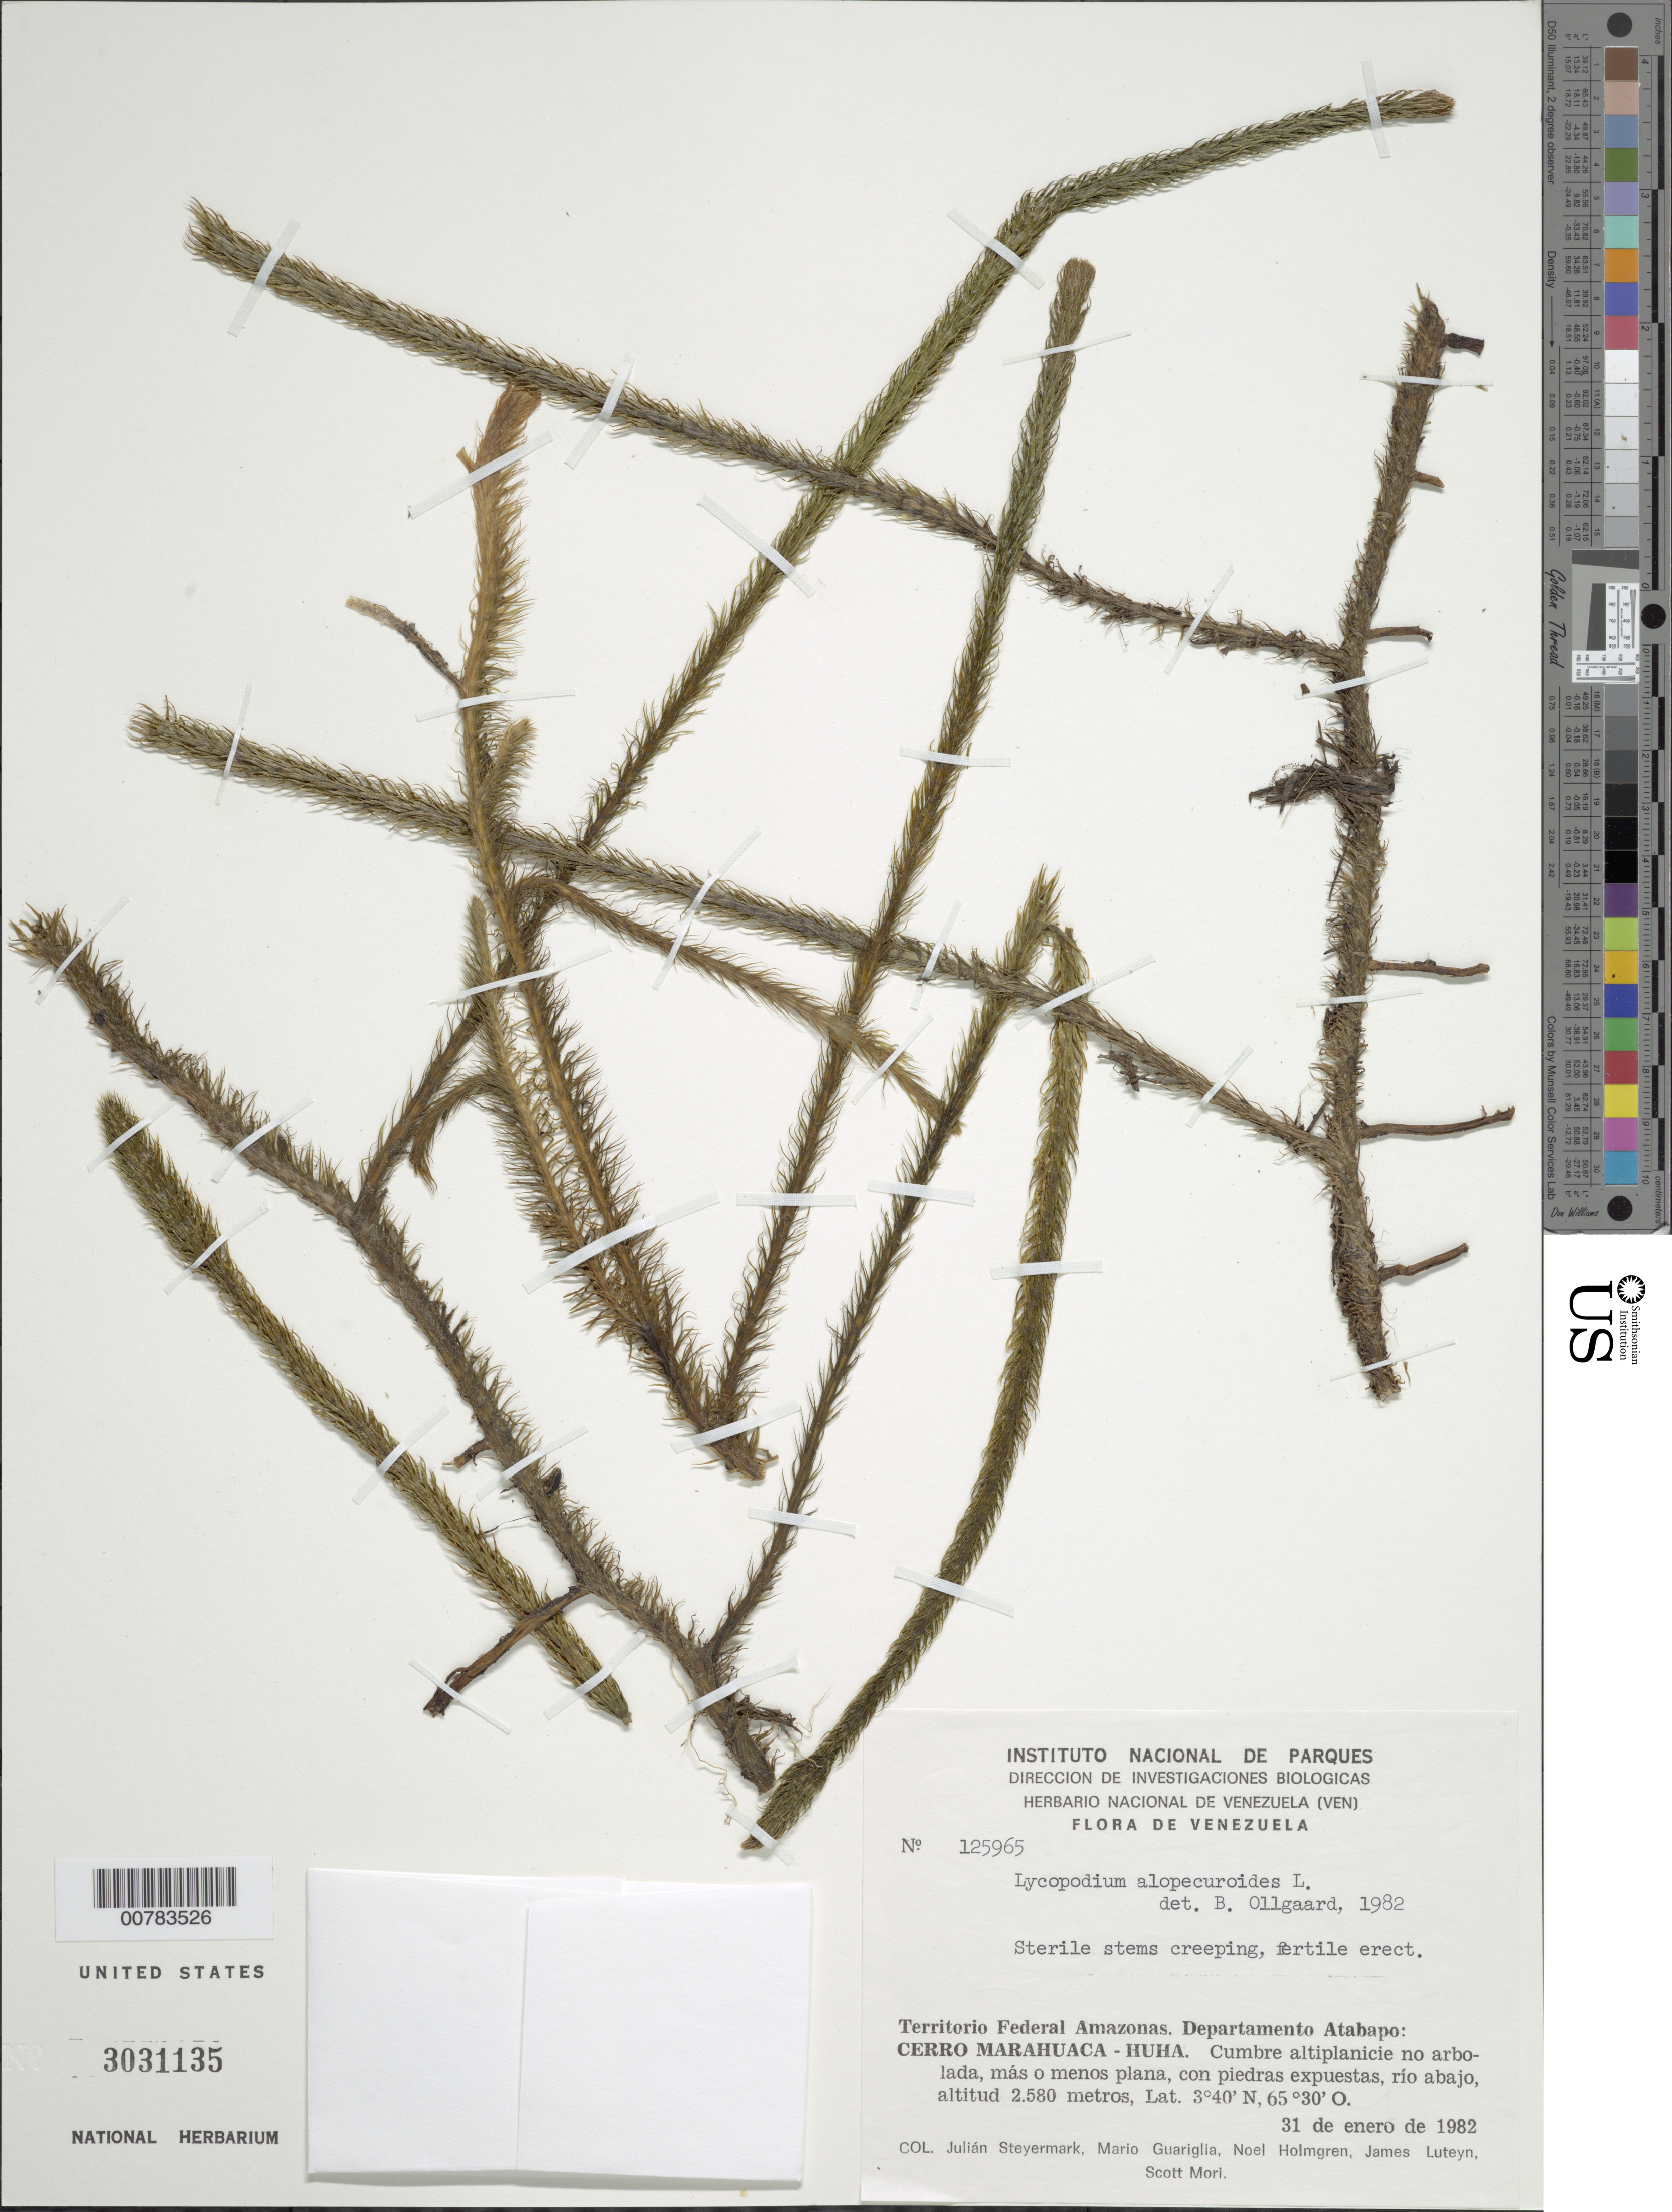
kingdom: Plantae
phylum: Tracheophyta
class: Lycopodiopsida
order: Lycopodiales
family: Lycopodiaceae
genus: Lycopodiella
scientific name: Lycopodiella alopecuroides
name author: (L.) Cranfill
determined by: Øllgaard, Benjamin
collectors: J. Steyermark, M. Guariglia P., N. H. Holmgren, J. L. Luteyn & S. Mori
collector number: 125965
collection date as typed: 31-Jan-82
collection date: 1982-01-31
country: Venezuela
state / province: Amazonas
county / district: Atabapo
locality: Huha, Cerro Marahuaca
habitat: Cumbre altiplanicie no arbolada, mas o menos plana, con piedras expuestas, rio abajo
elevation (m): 2580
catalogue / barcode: US 3031135